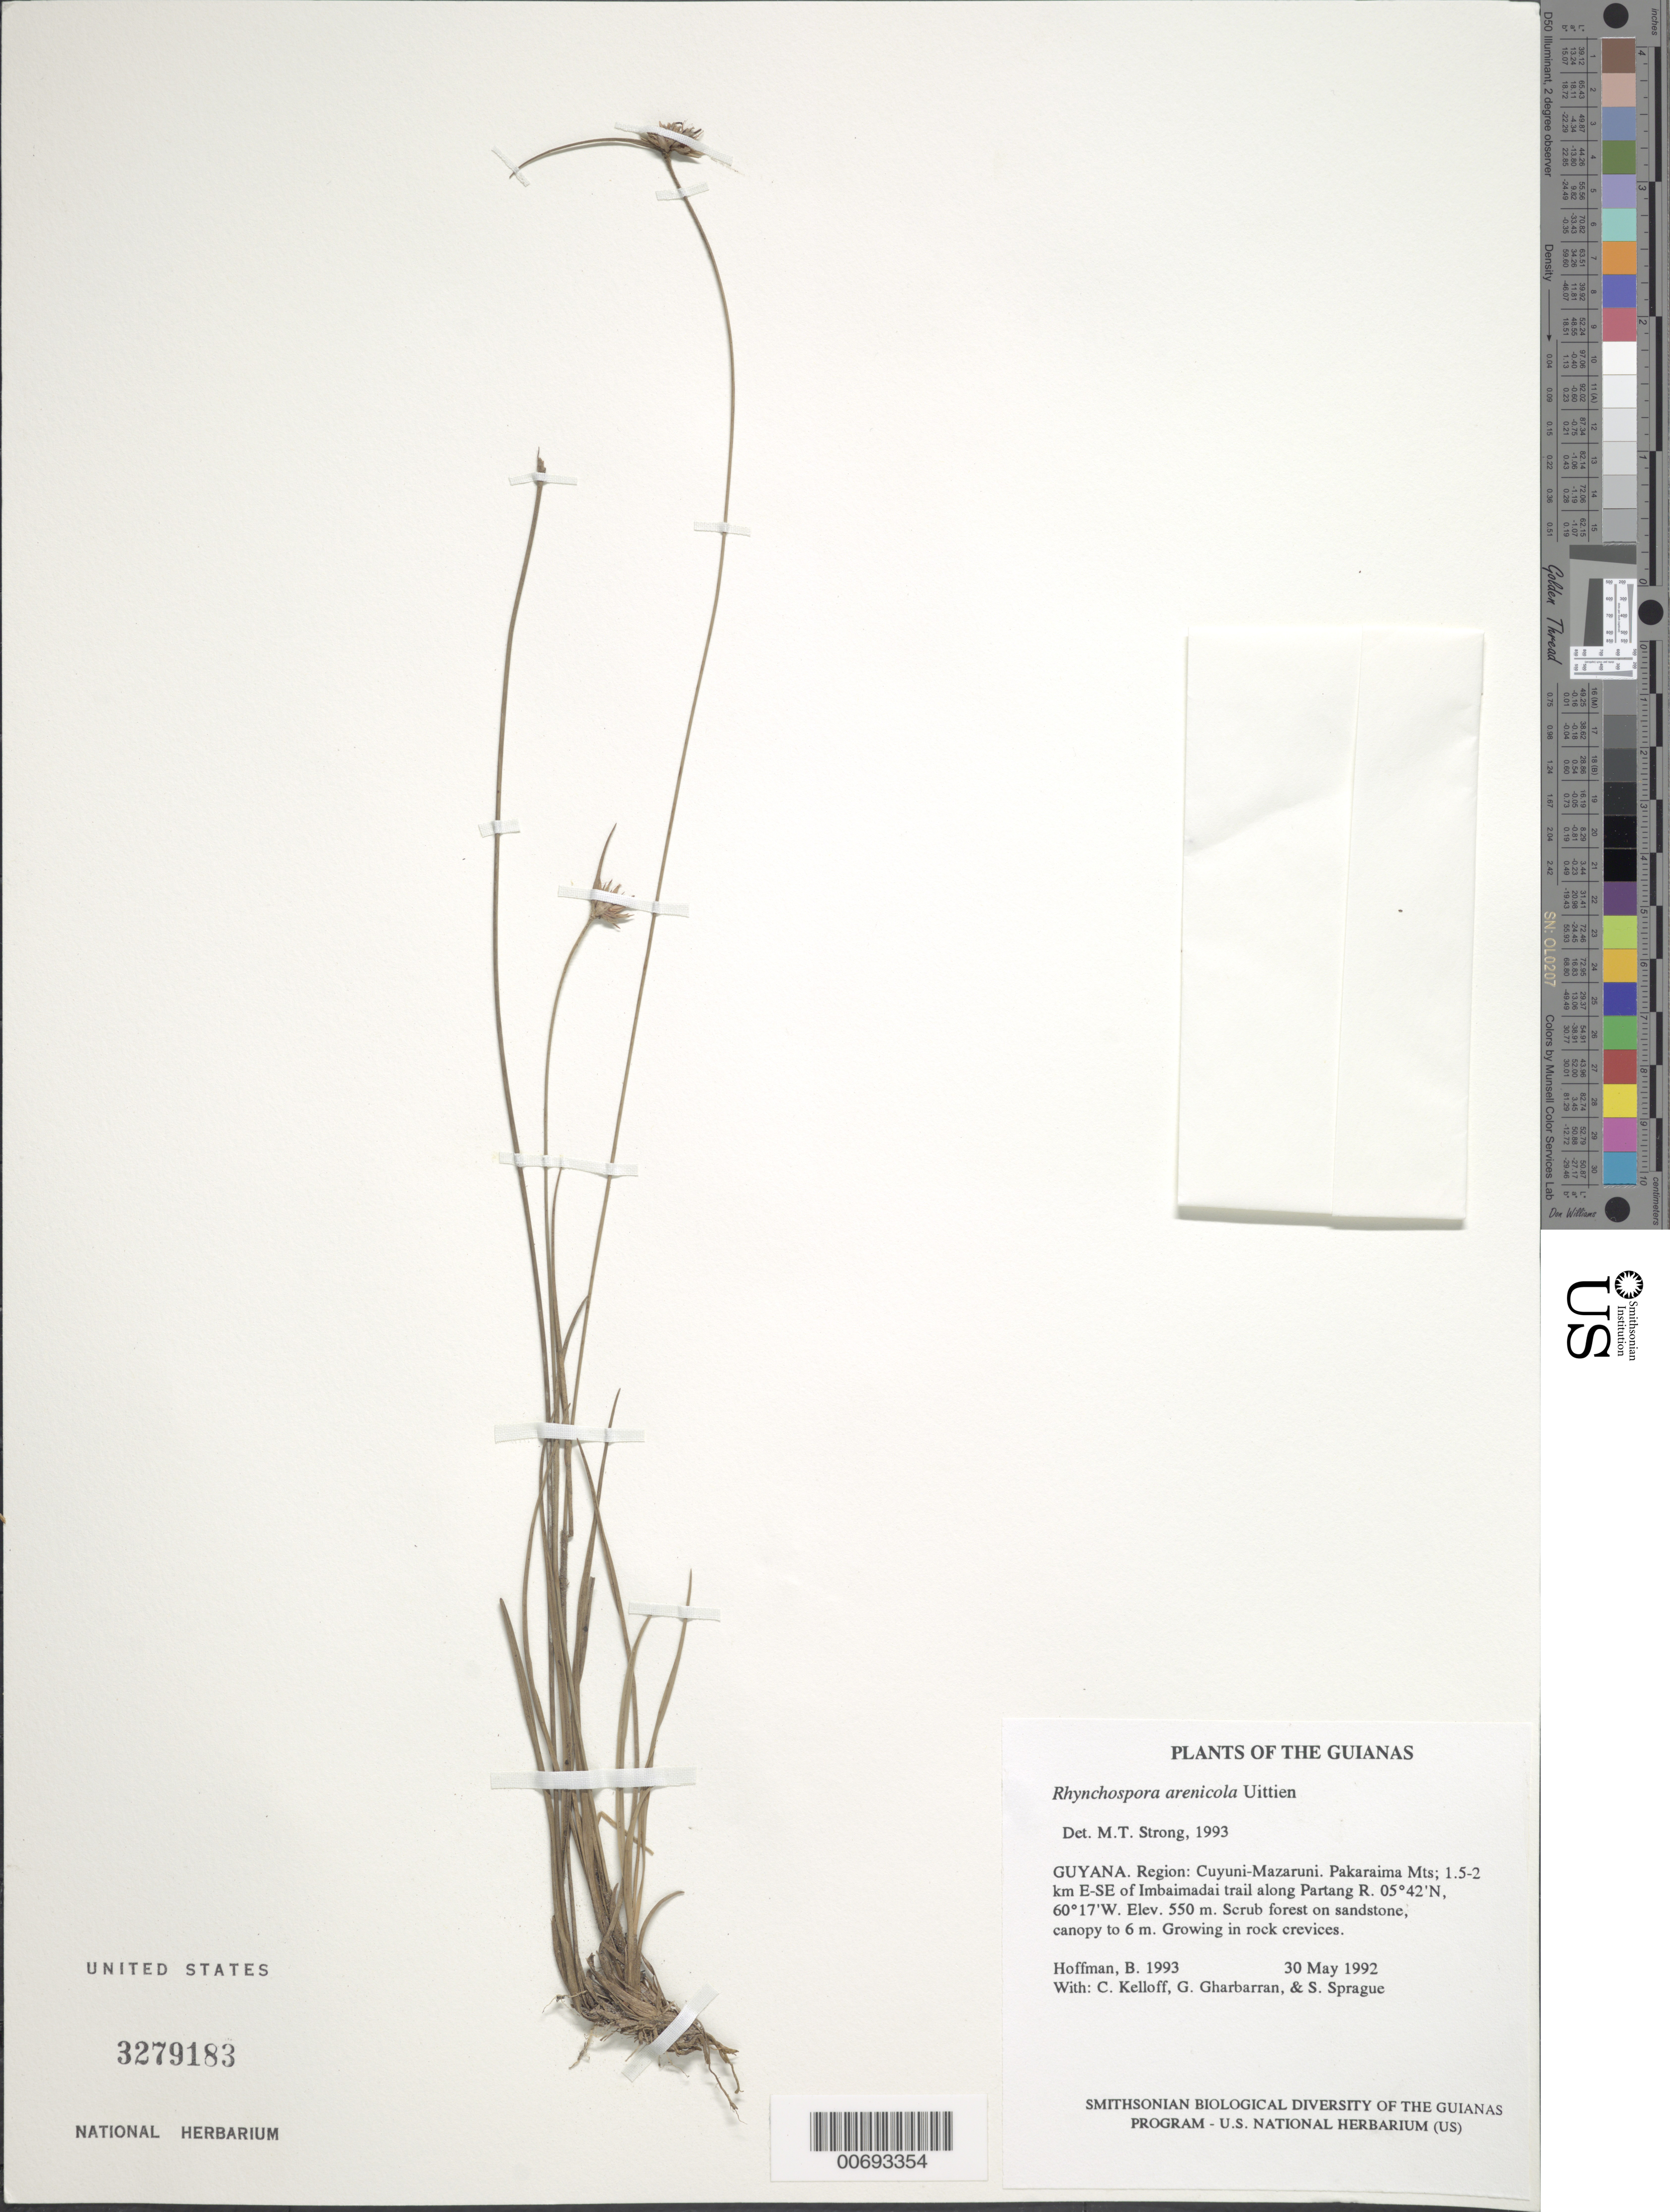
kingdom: Plantae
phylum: Tracheophyta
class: Liliopsida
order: Poales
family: Cyperaceae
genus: Rhynchospora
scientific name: Rhynchospora arenicola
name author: Uittien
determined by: Strong, M. T., (US), Smithsonian Institution - National Museum of Natural History (UNITED STATES)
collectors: B. Hoffman, C. L. Kelloff, G. Gharbarran & S. Sprague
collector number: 1993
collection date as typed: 30 May 1992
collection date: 1992-05-30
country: Guyana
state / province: Cuyuni-Mazaruni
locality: Pakaraima Mts; 1.5-2 km ESE of Imbaimadai trail along Partang River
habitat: Scrub forest on sandstone, canopy to 6 m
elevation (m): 550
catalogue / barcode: US 3279183